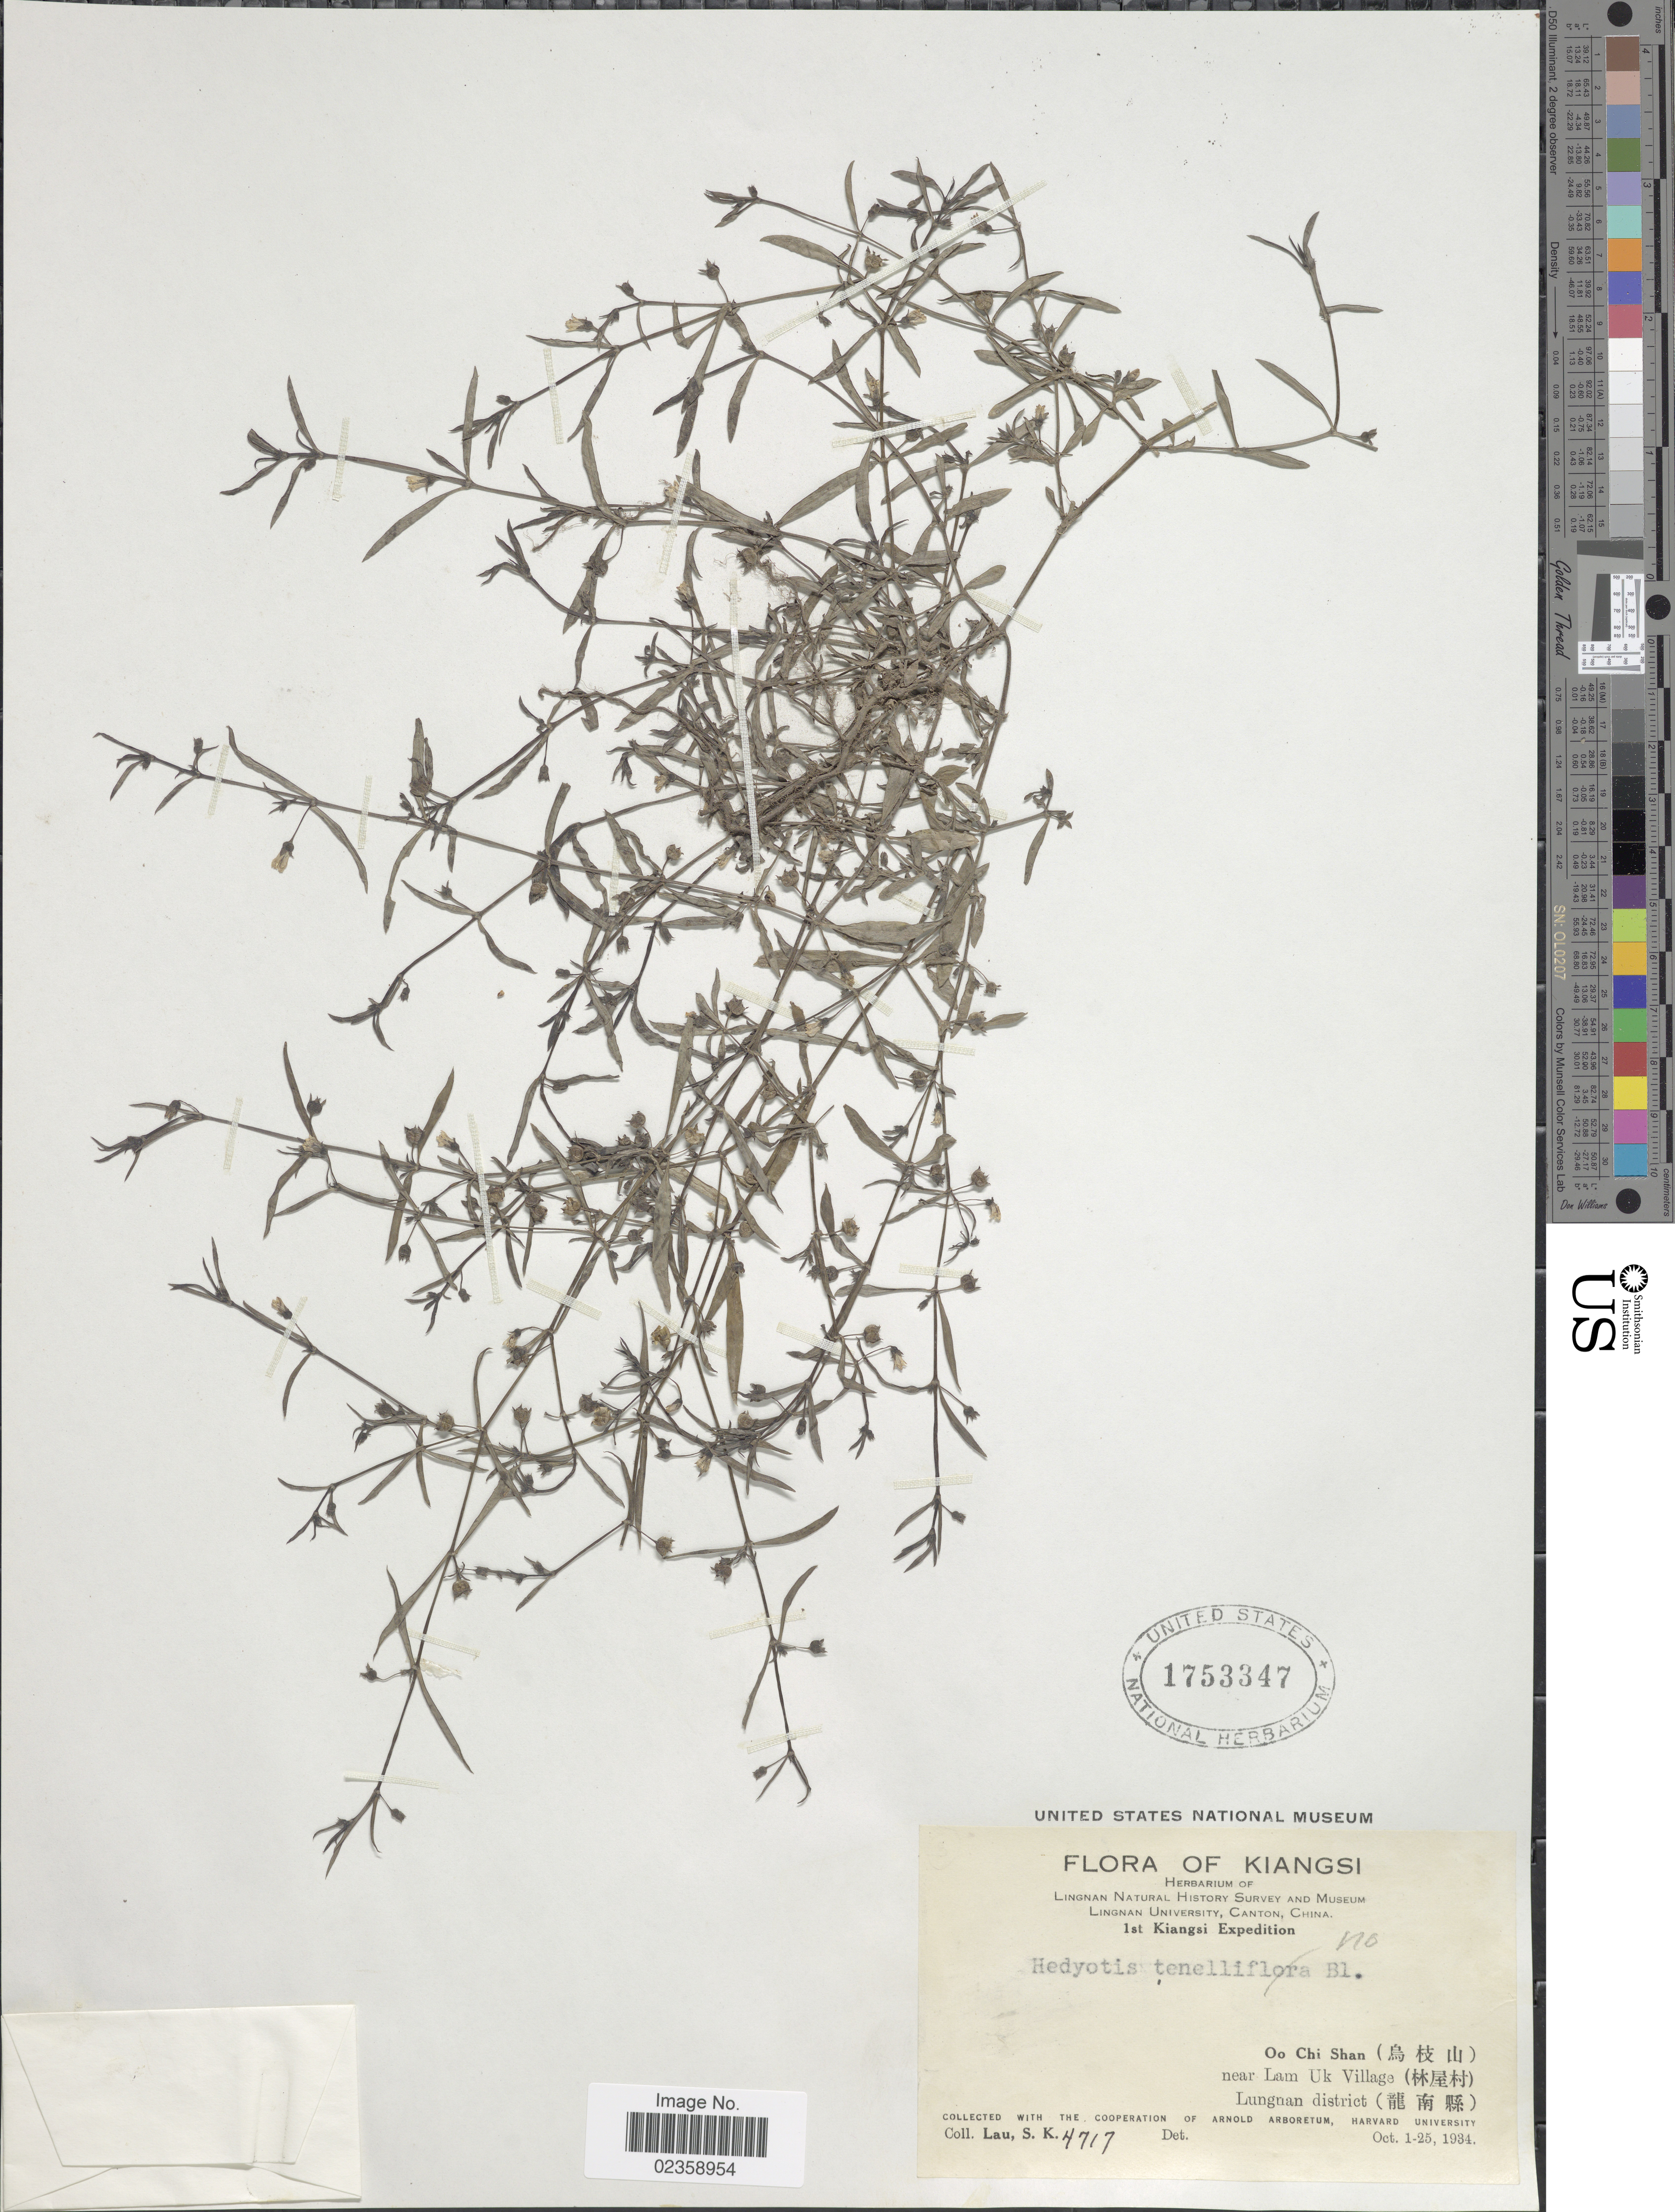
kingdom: Plantae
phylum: Tracheophyta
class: Magnoliopsida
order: Gentianales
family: Rubiaceae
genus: Oldenlandia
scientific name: Oldenlandia sp.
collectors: S. K. Lau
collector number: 4717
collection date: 1934-10-01/1934-10-25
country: China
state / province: Jiangxi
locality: Kiangsi. Oo Chi Shan near Lam Uk Village. Lungnan district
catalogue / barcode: US 1753347